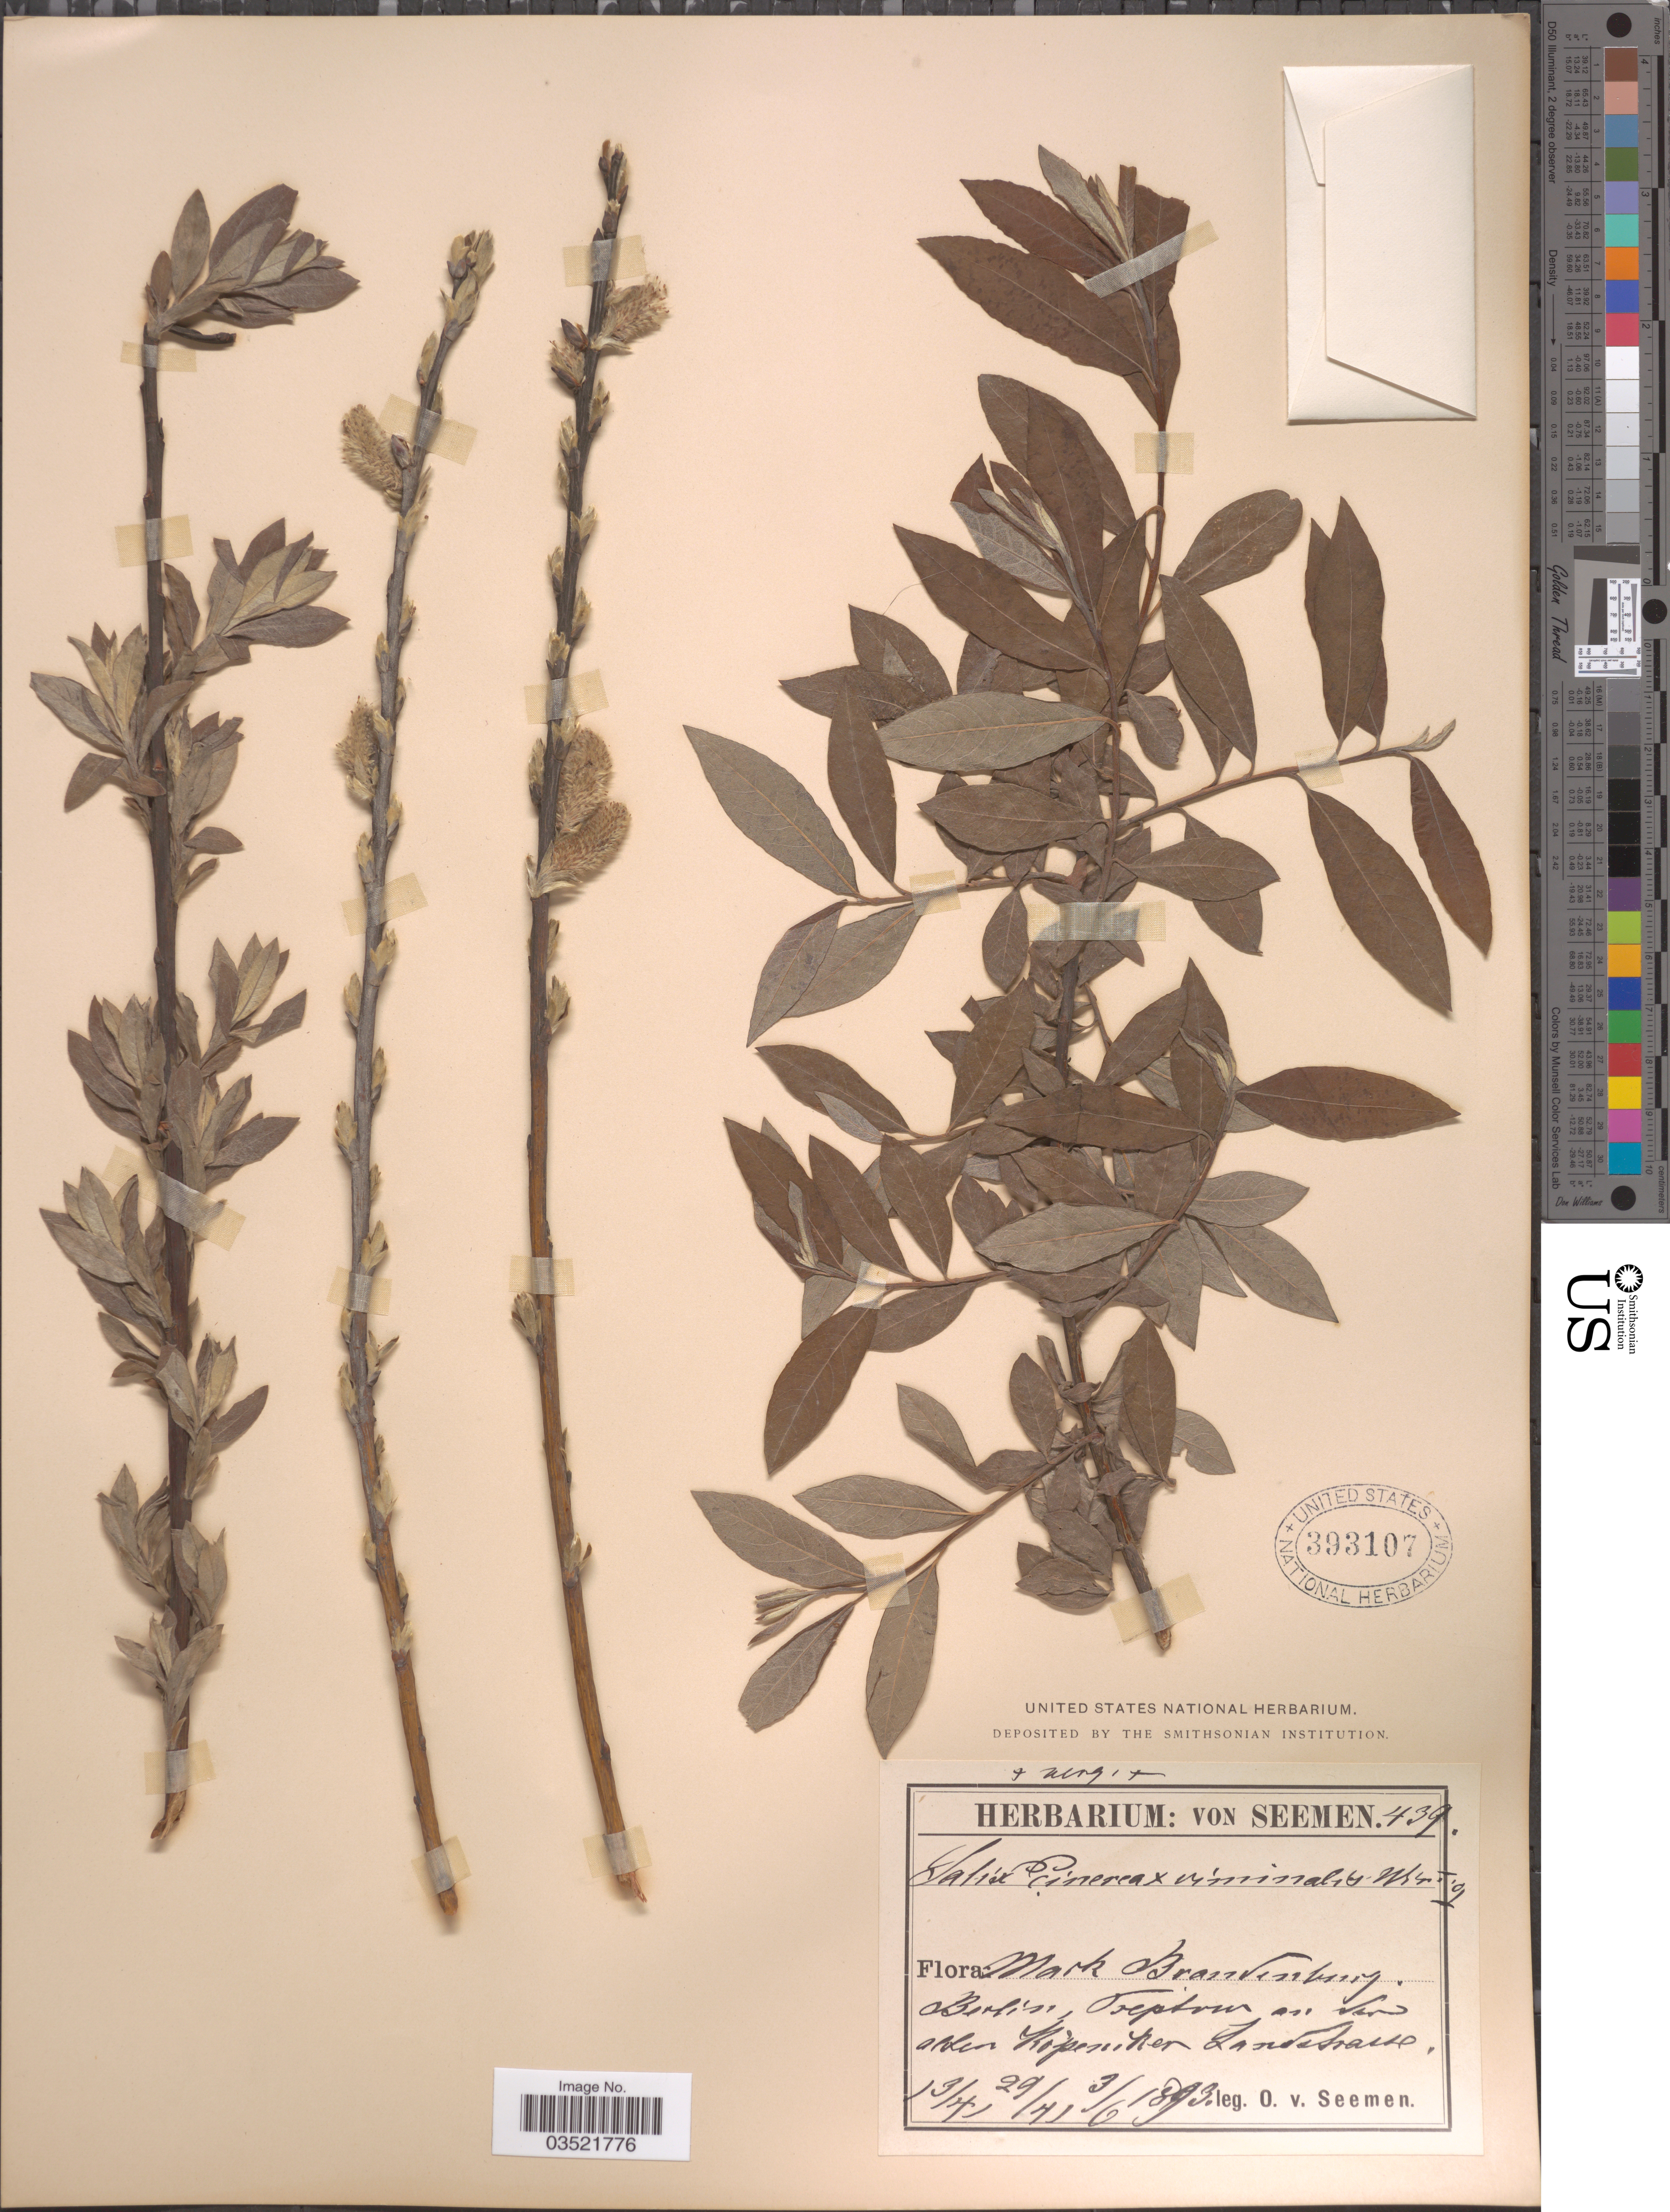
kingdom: Plantae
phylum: Tracheophyta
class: Magnoliopsida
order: Malpighiales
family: Salicaceae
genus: Salix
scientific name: Salix cinerea x S. viminalis L.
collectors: K. O. von Seemen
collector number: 439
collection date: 1893-04-13/1893-06-03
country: Germany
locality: Mark Brandenburg. Berlin, Treptow, an der alten Kopeniker Landstrasse.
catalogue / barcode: US 393107